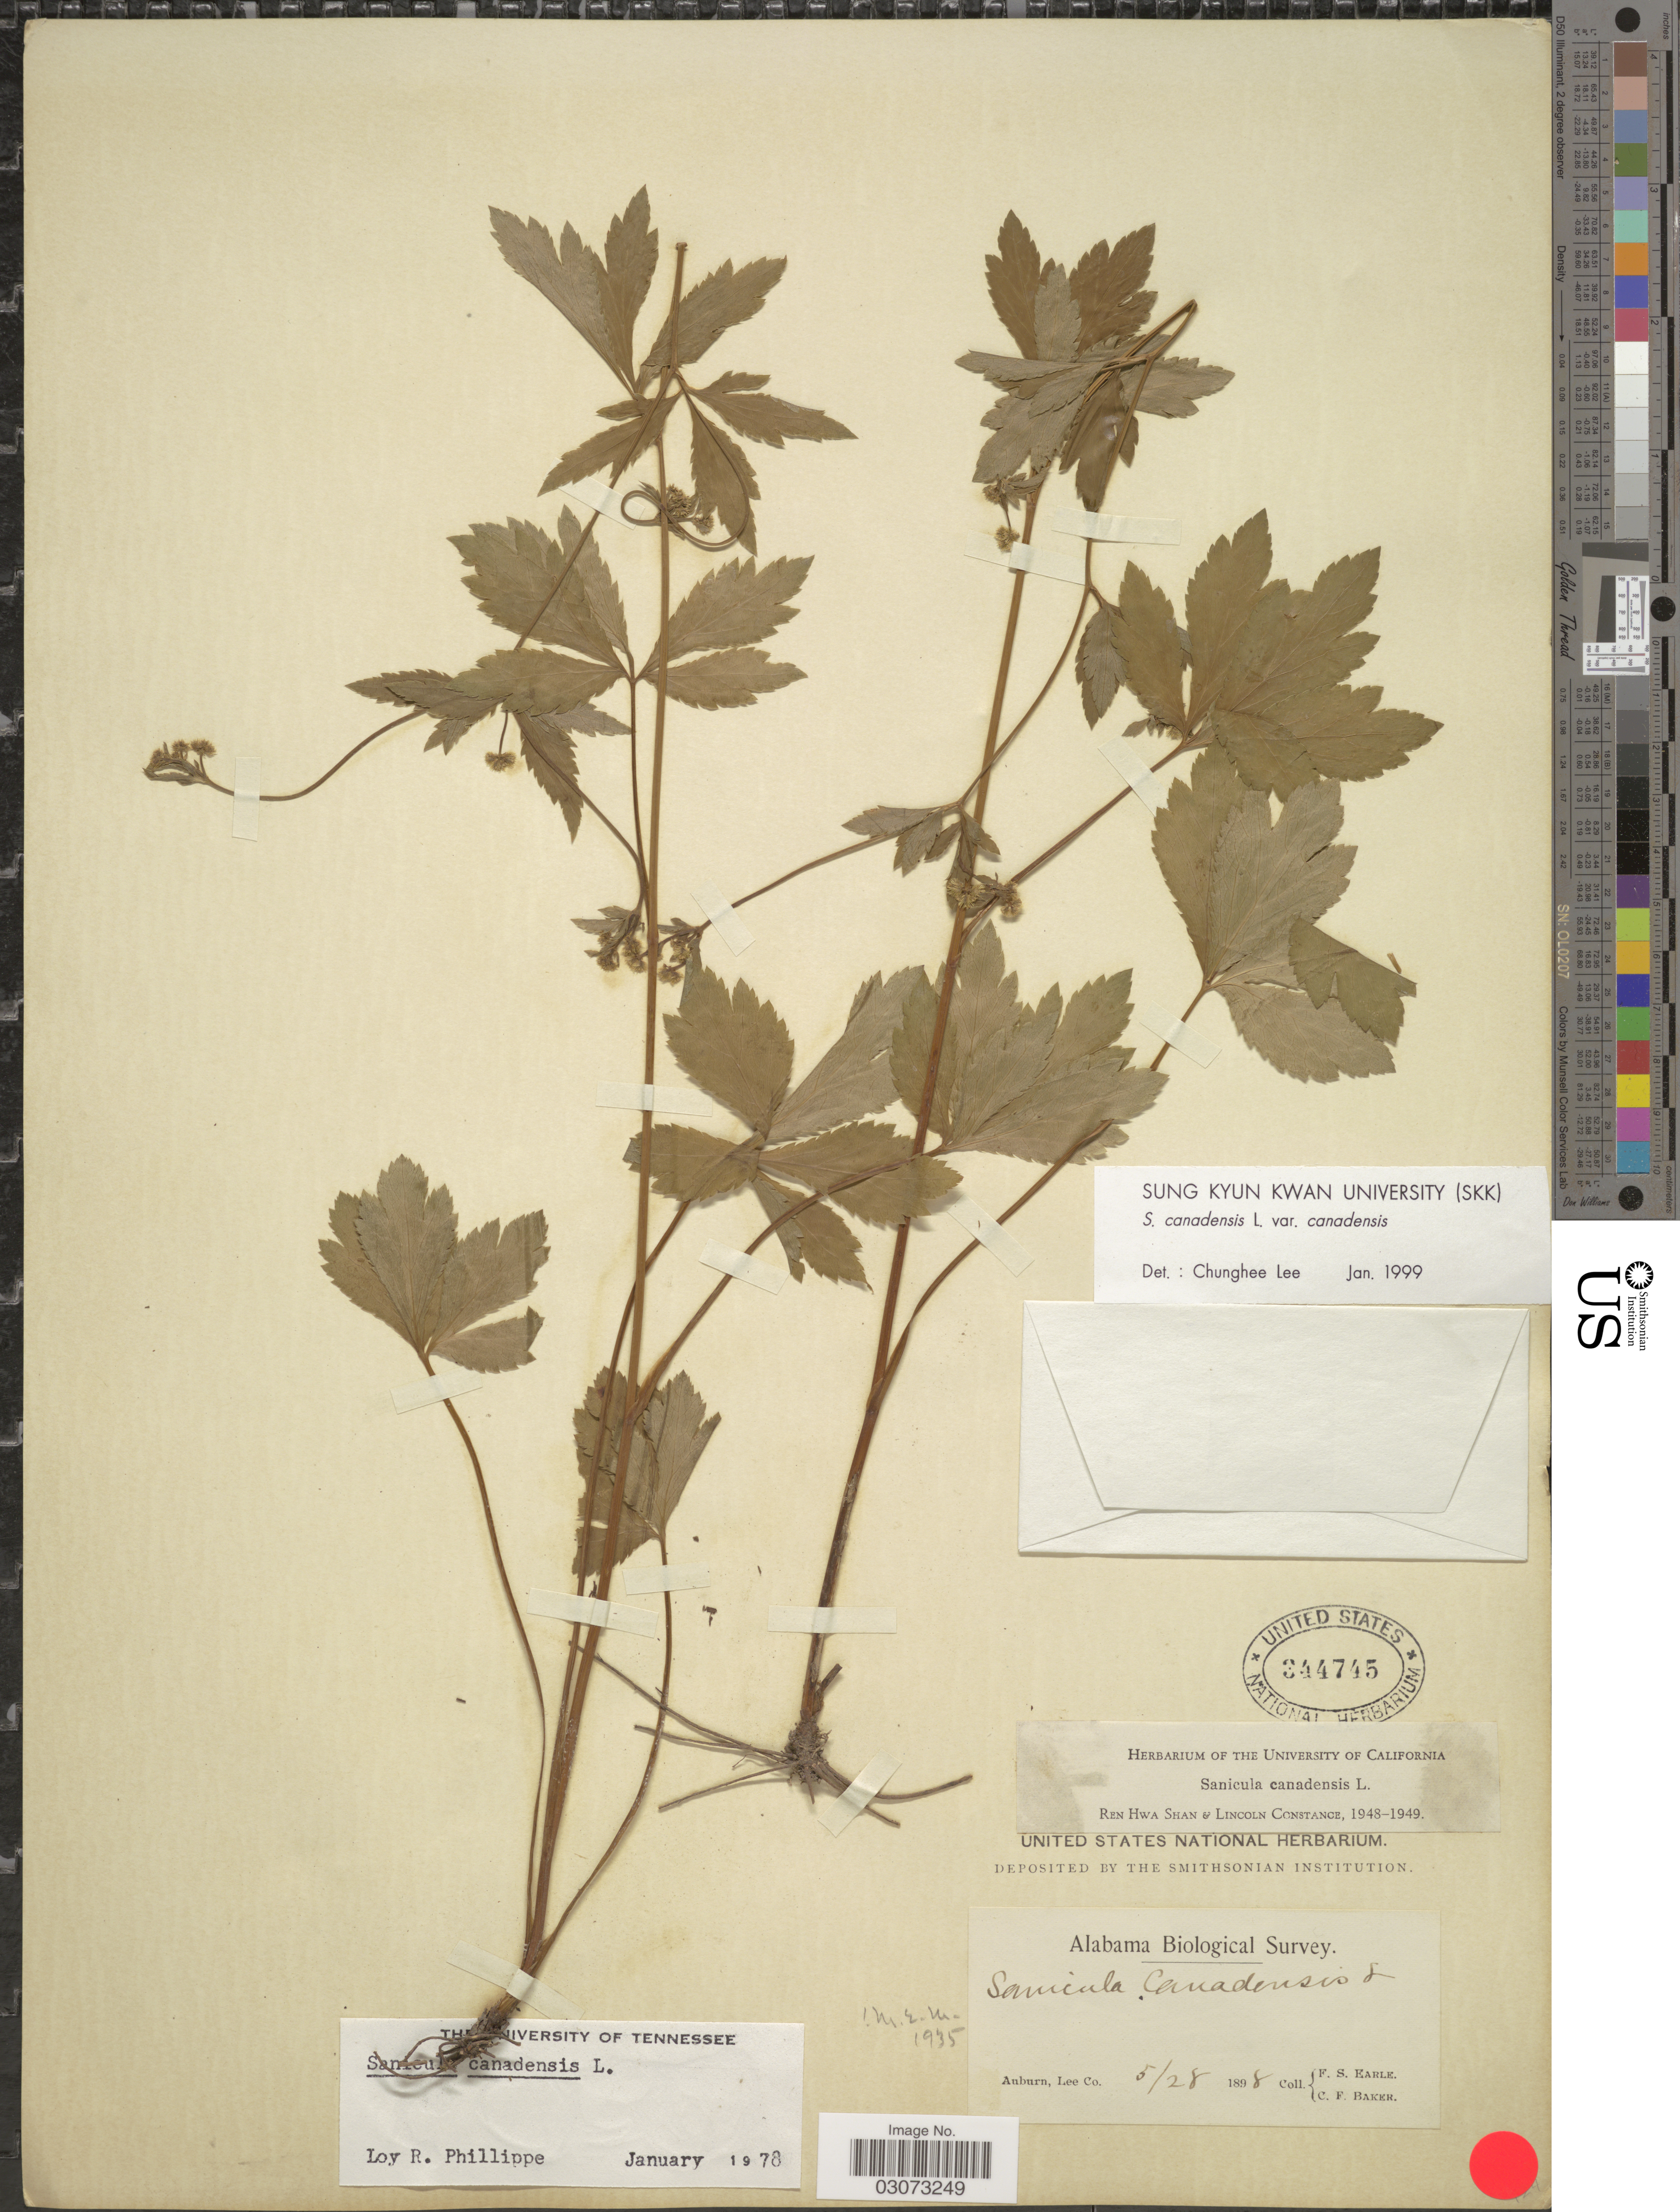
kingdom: Plantae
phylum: Tracheophyta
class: Magnoliopsida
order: Apiales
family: Apiaceae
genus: Sanicula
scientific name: Sanicula canadensis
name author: L.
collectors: F. S. Earle & C. F. Baker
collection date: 1898-05-28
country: United States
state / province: Alabama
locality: Auburn, Lee Co.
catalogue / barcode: US 344745